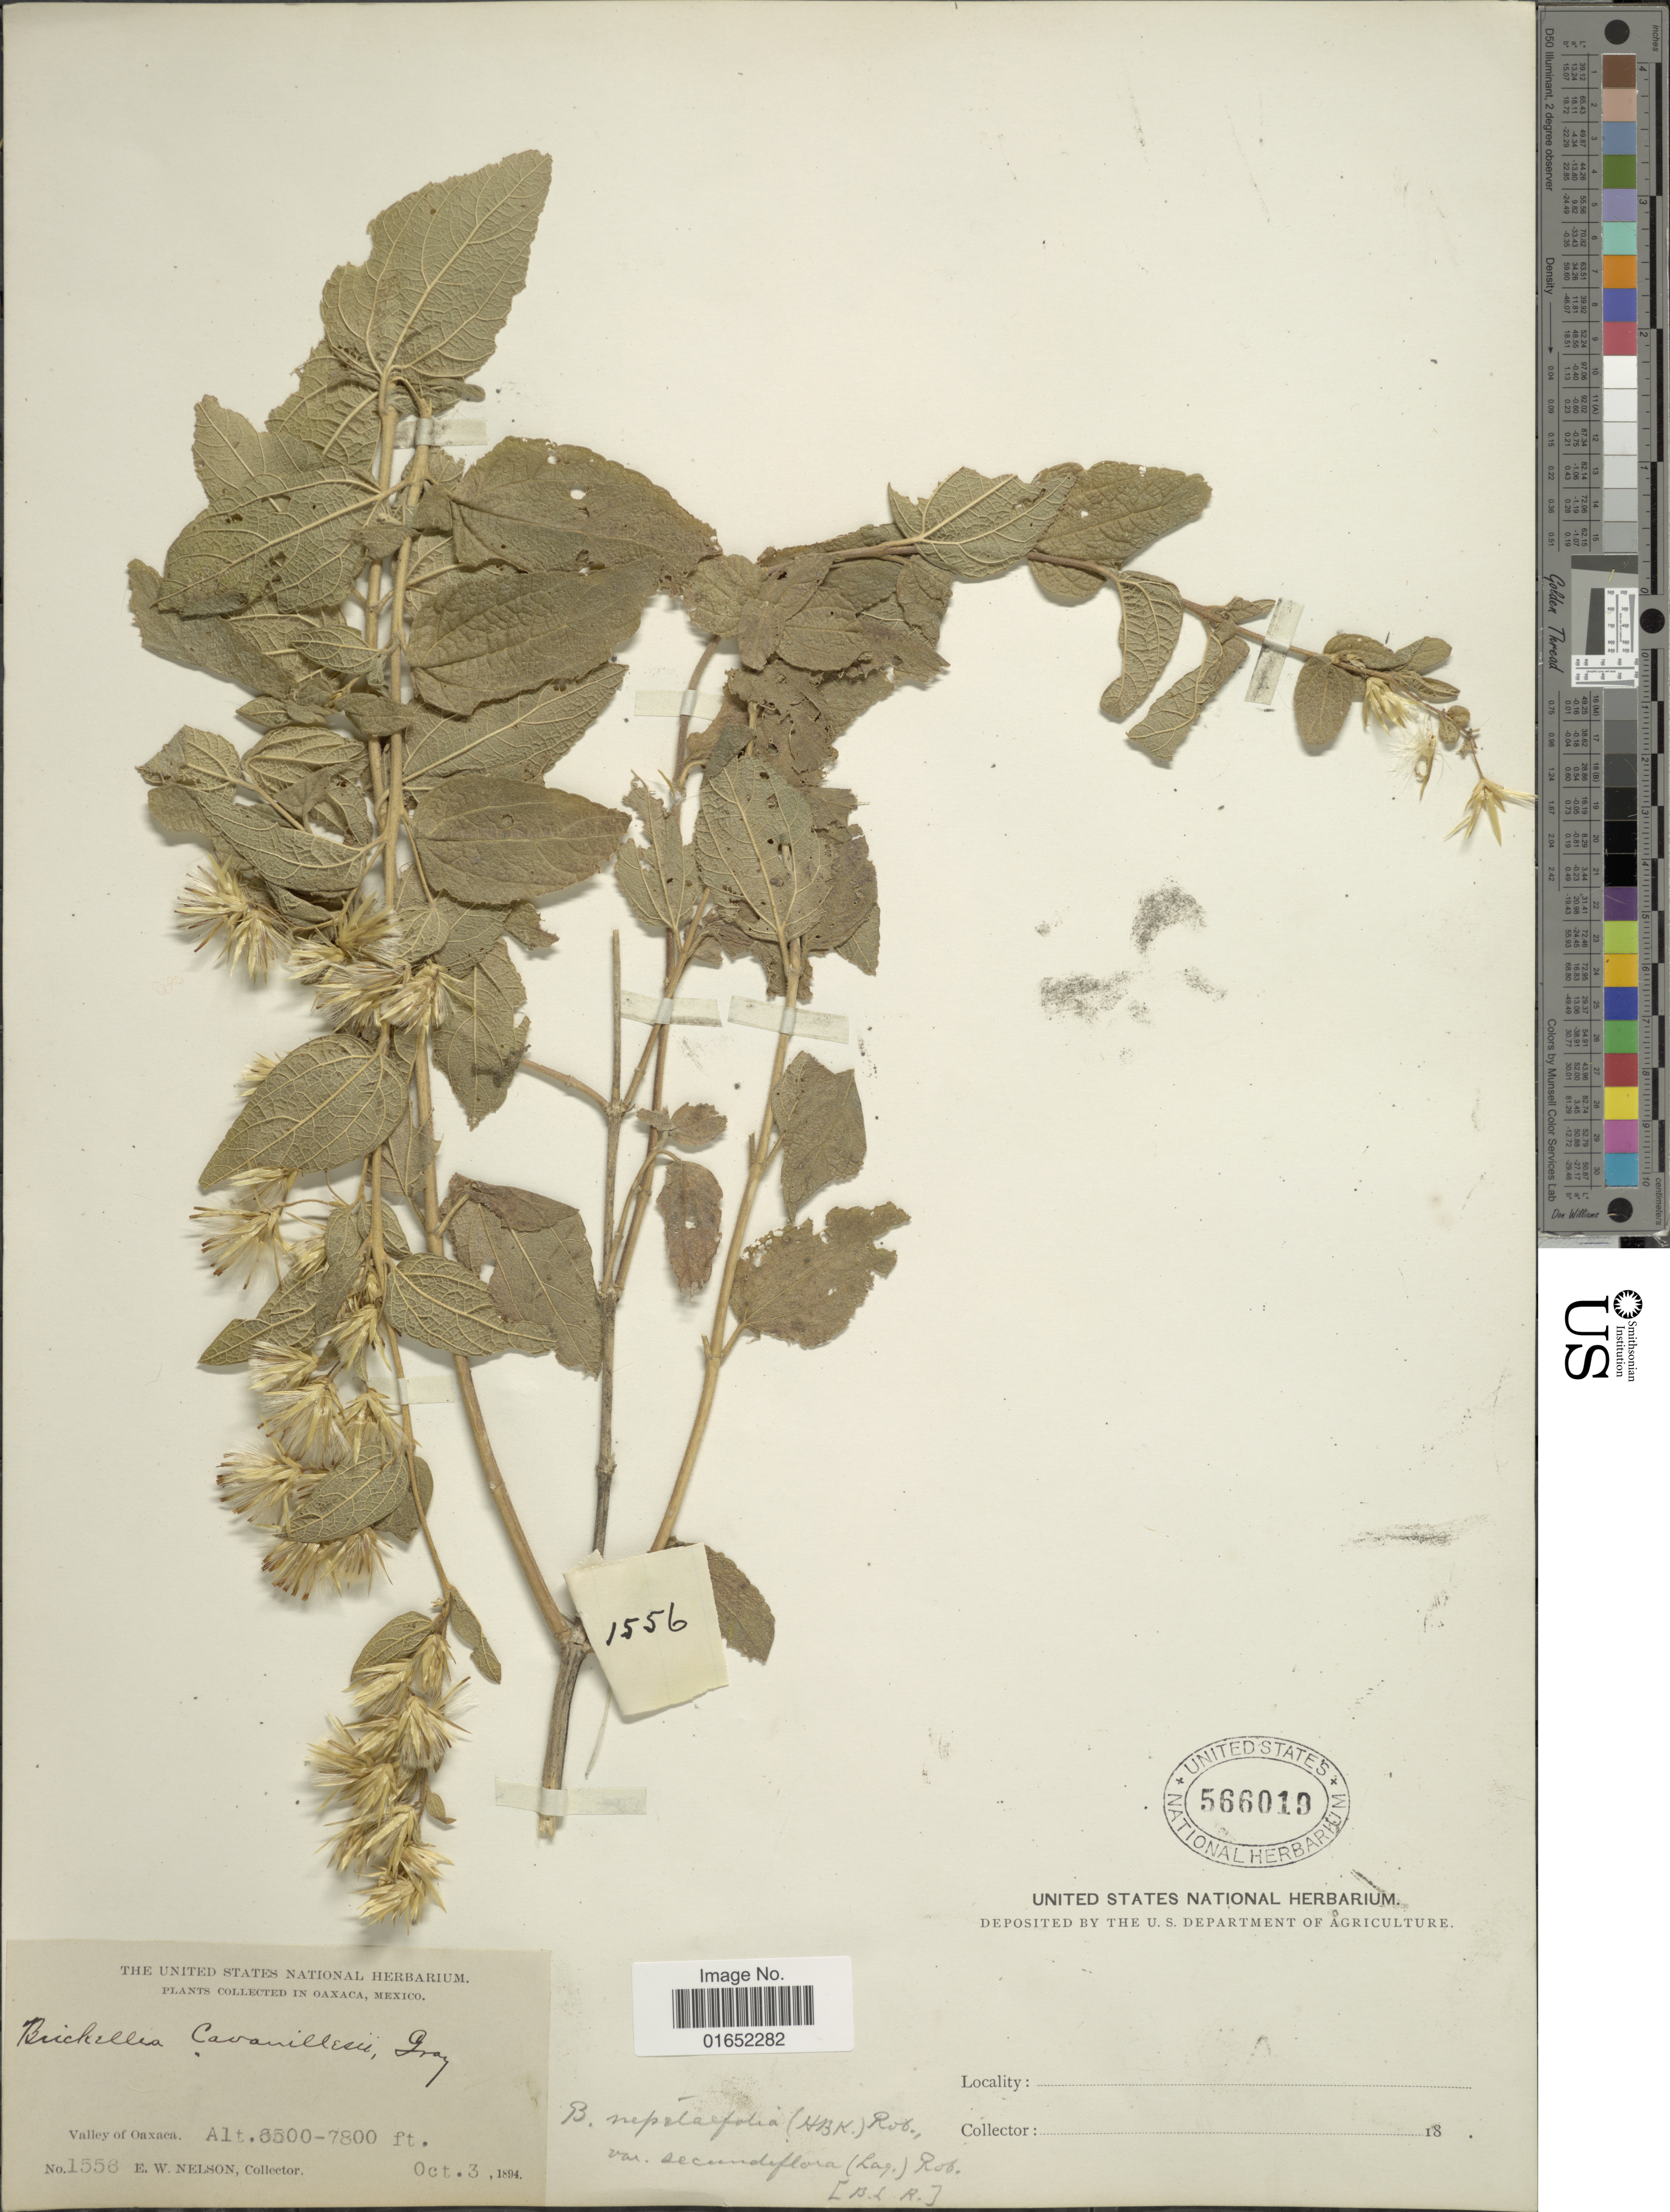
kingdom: Plantae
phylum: Tracheophyta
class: Magnoliopsida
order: Asterales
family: Asteraceae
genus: Brickellia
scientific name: Brickellia secundiflora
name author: (Lag.) A. Gray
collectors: E. W. Nelson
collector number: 1556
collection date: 1894-10-03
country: Mexico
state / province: Oaxaca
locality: Valley of Oaxaca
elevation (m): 1981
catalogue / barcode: US 566010